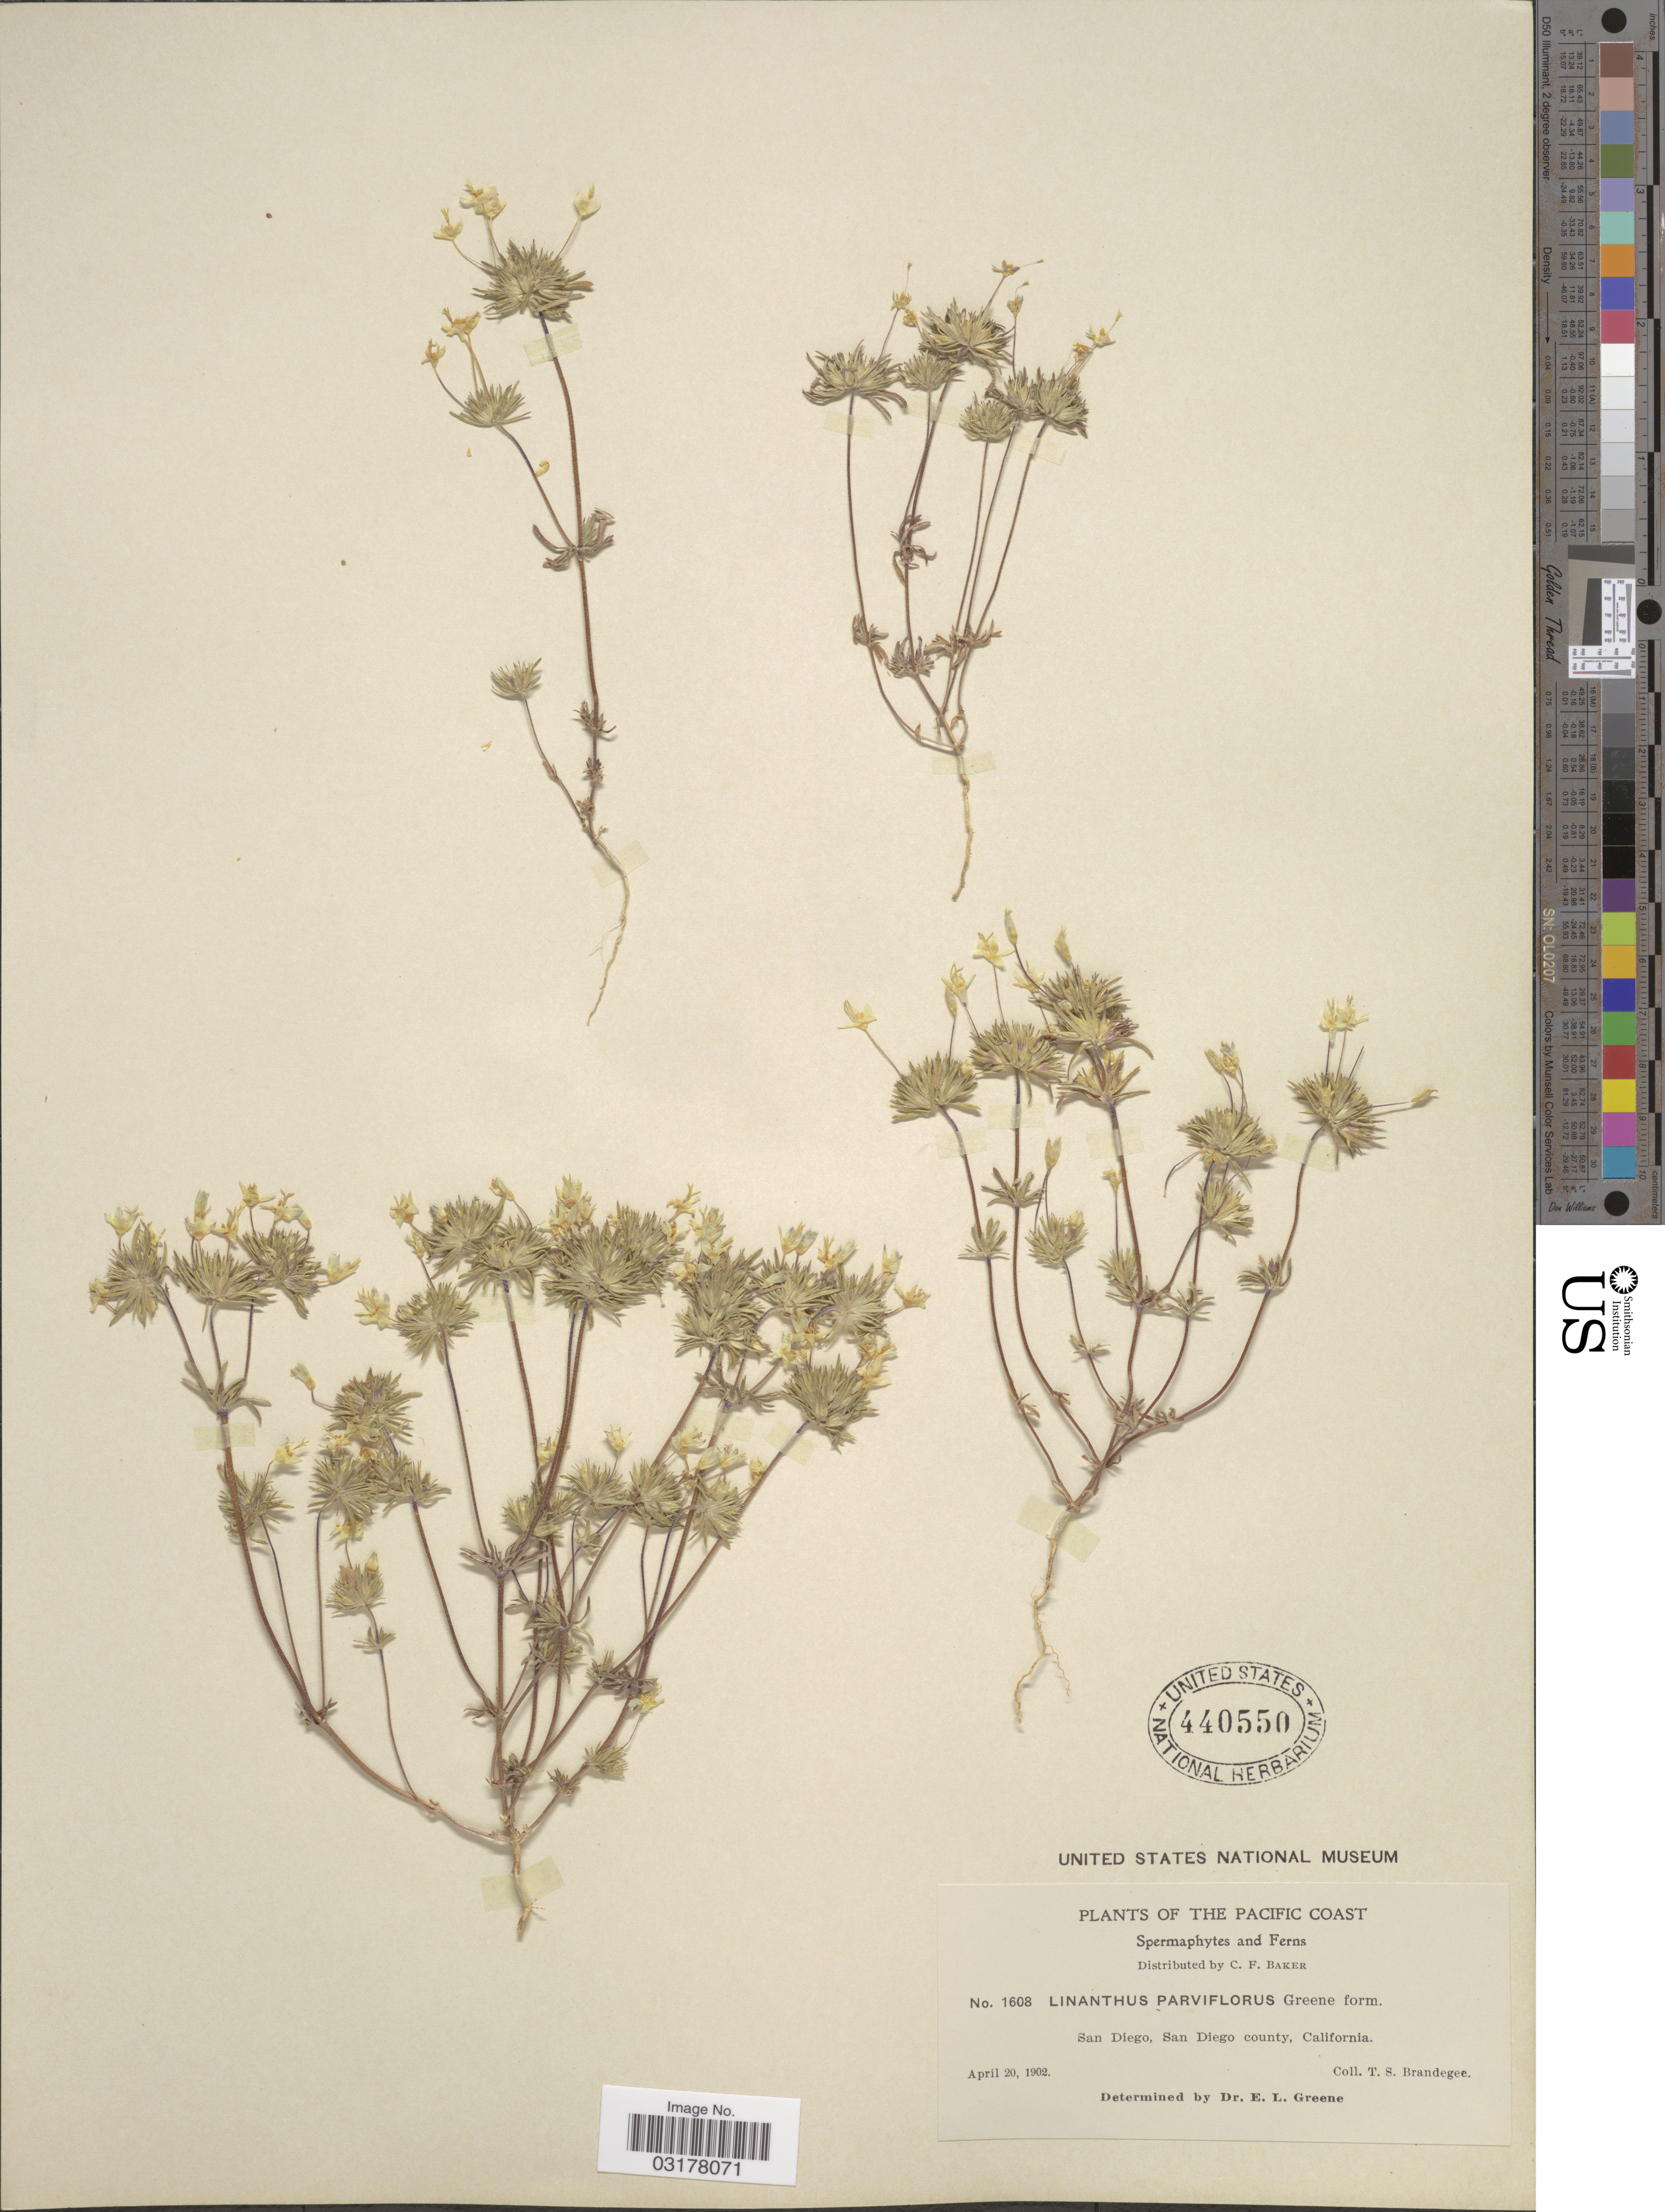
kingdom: Plantae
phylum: Tracheophyta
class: Magnoliopsida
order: Ericales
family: Polemoniaceae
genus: Leptosiphon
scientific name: Leptosiphon parviflorus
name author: Benth.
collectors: T. S. Brandegee (herbarium)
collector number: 1608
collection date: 1902-04-20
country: United States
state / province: California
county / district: San Diego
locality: The Pacific Coast, San Diego, San Diego county.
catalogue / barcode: US 440550